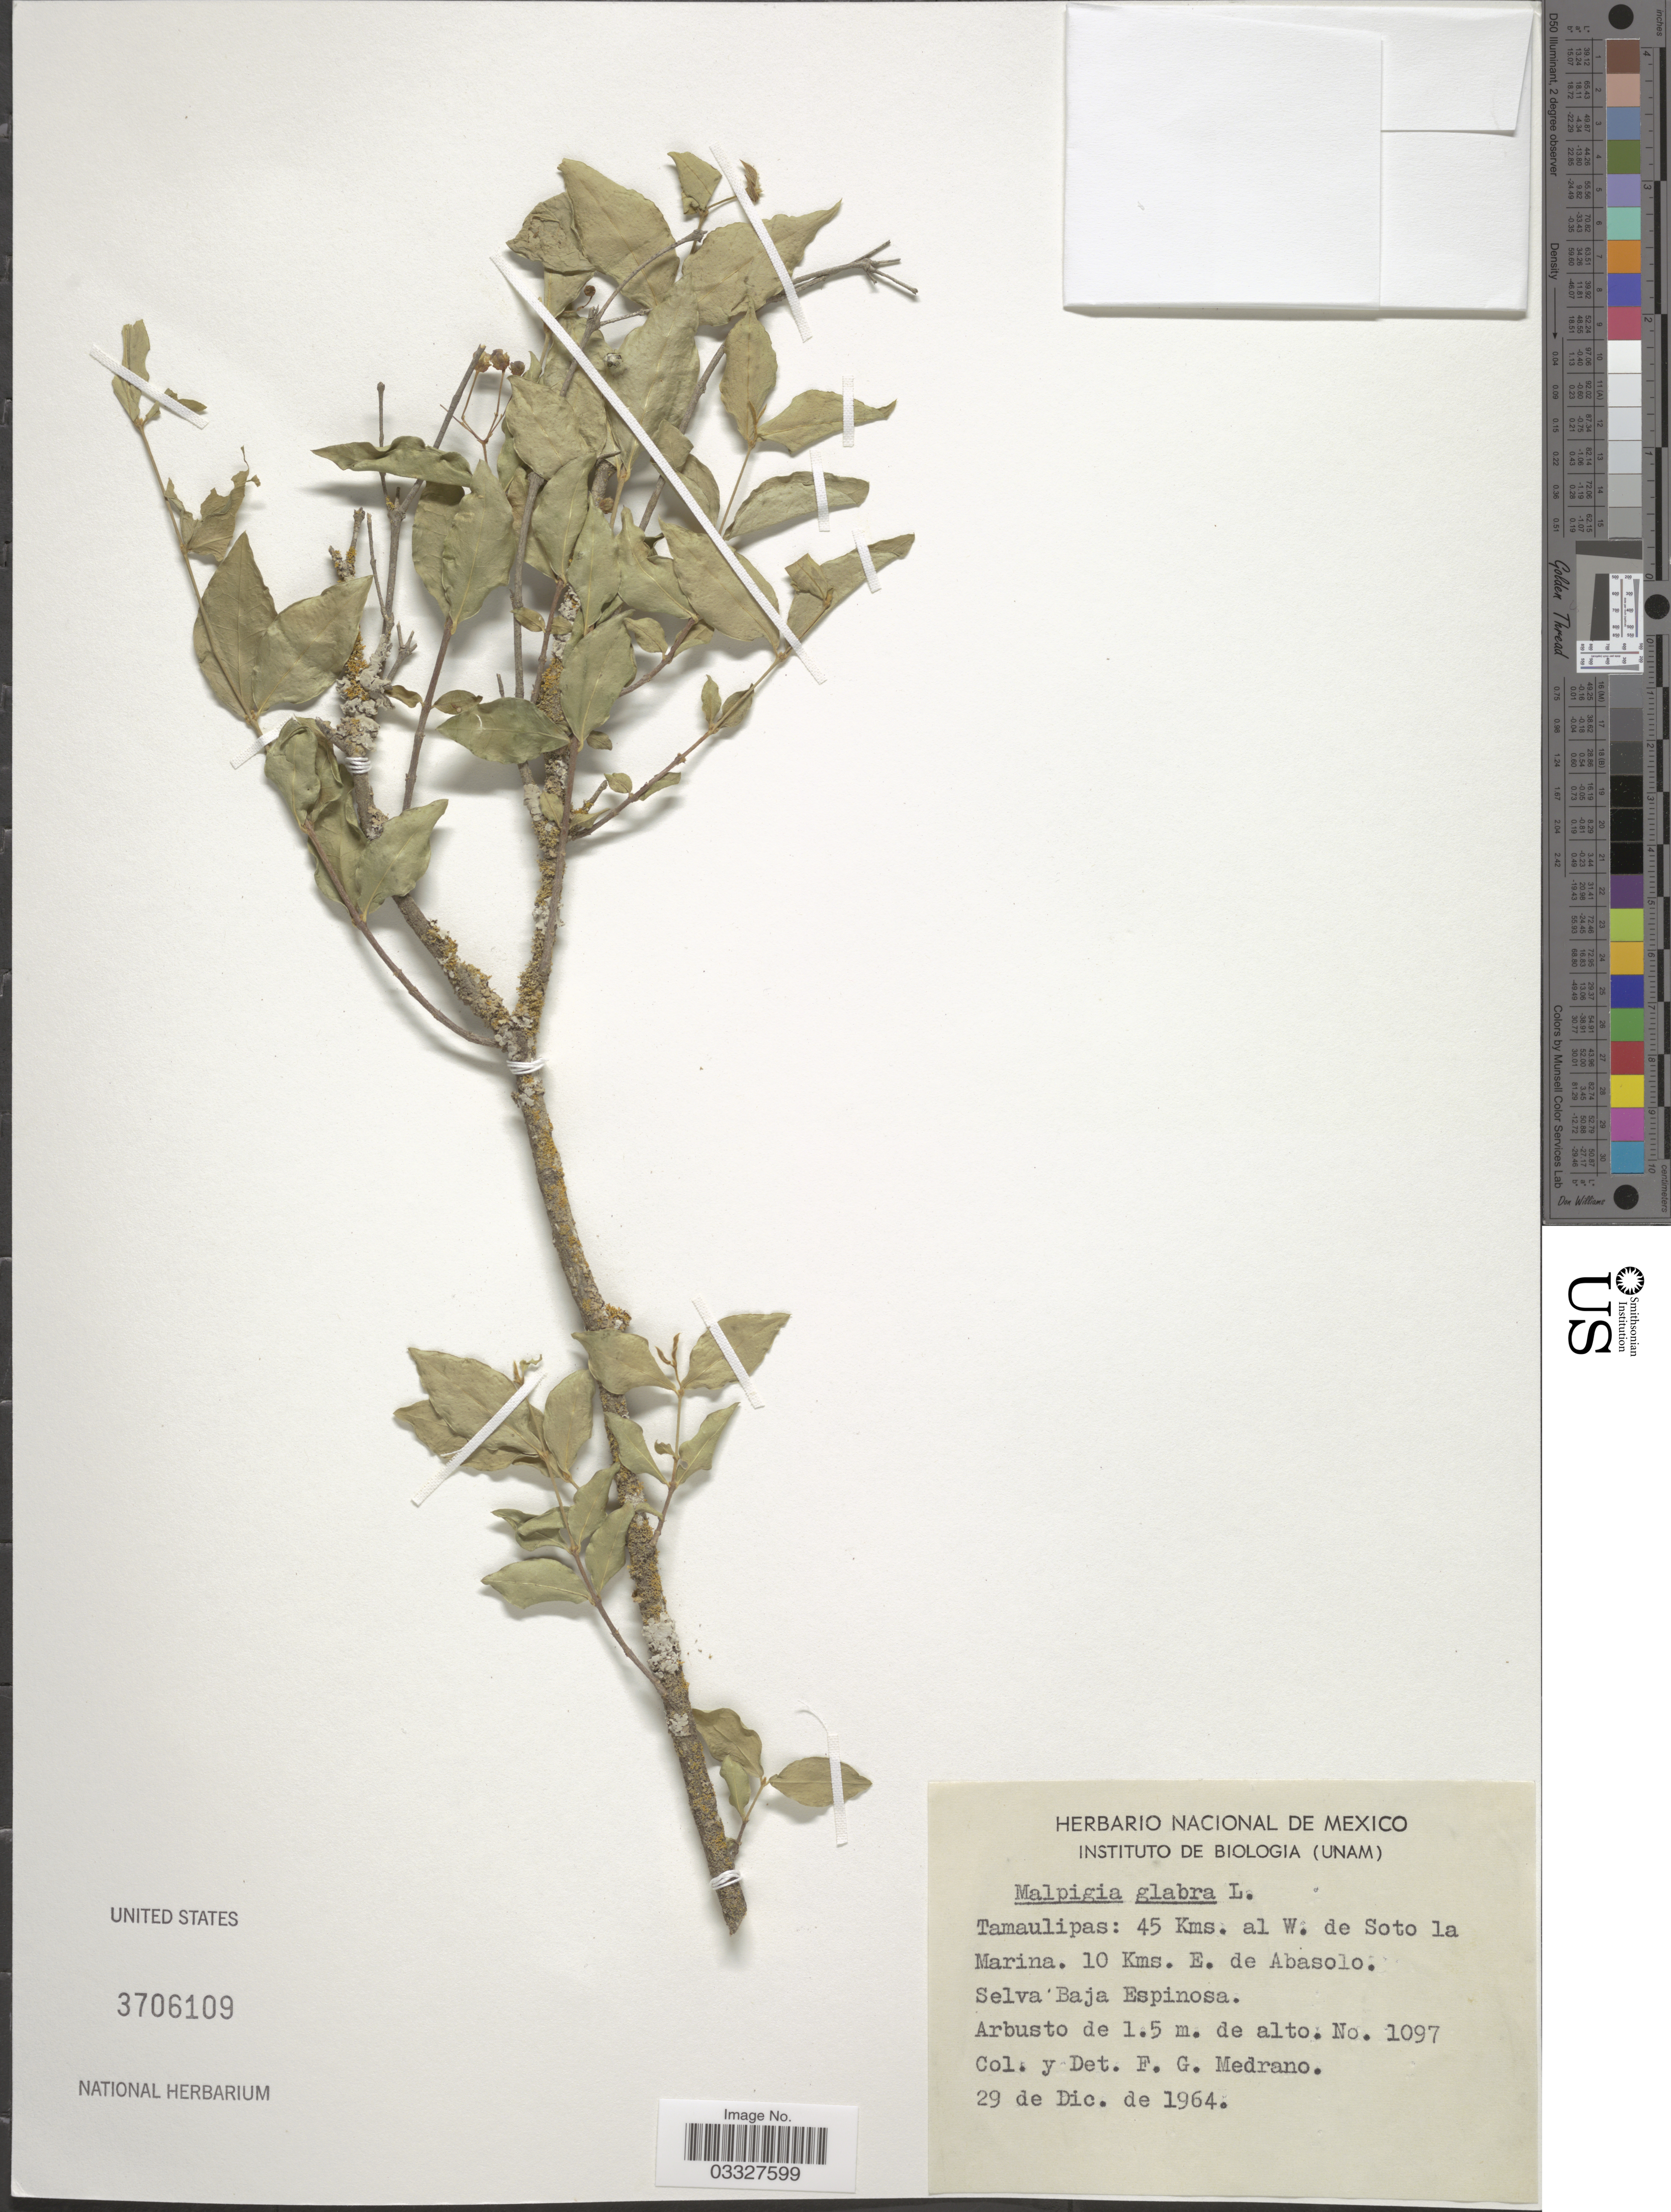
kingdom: Plantae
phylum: Tracheophyta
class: Magnoliopsida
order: Malpighiales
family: Malpighiaceae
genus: Malpighia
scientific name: Malpighia glabra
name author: L.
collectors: F. Medrano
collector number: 1097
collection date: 1964-12-29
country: Mexico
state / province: Tamaulipas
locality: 45 Kms. al W. de Soto la Marina. 10 Kms. E. de Abasolo. Selva Baja Espinosa.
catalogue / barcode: US 3706109